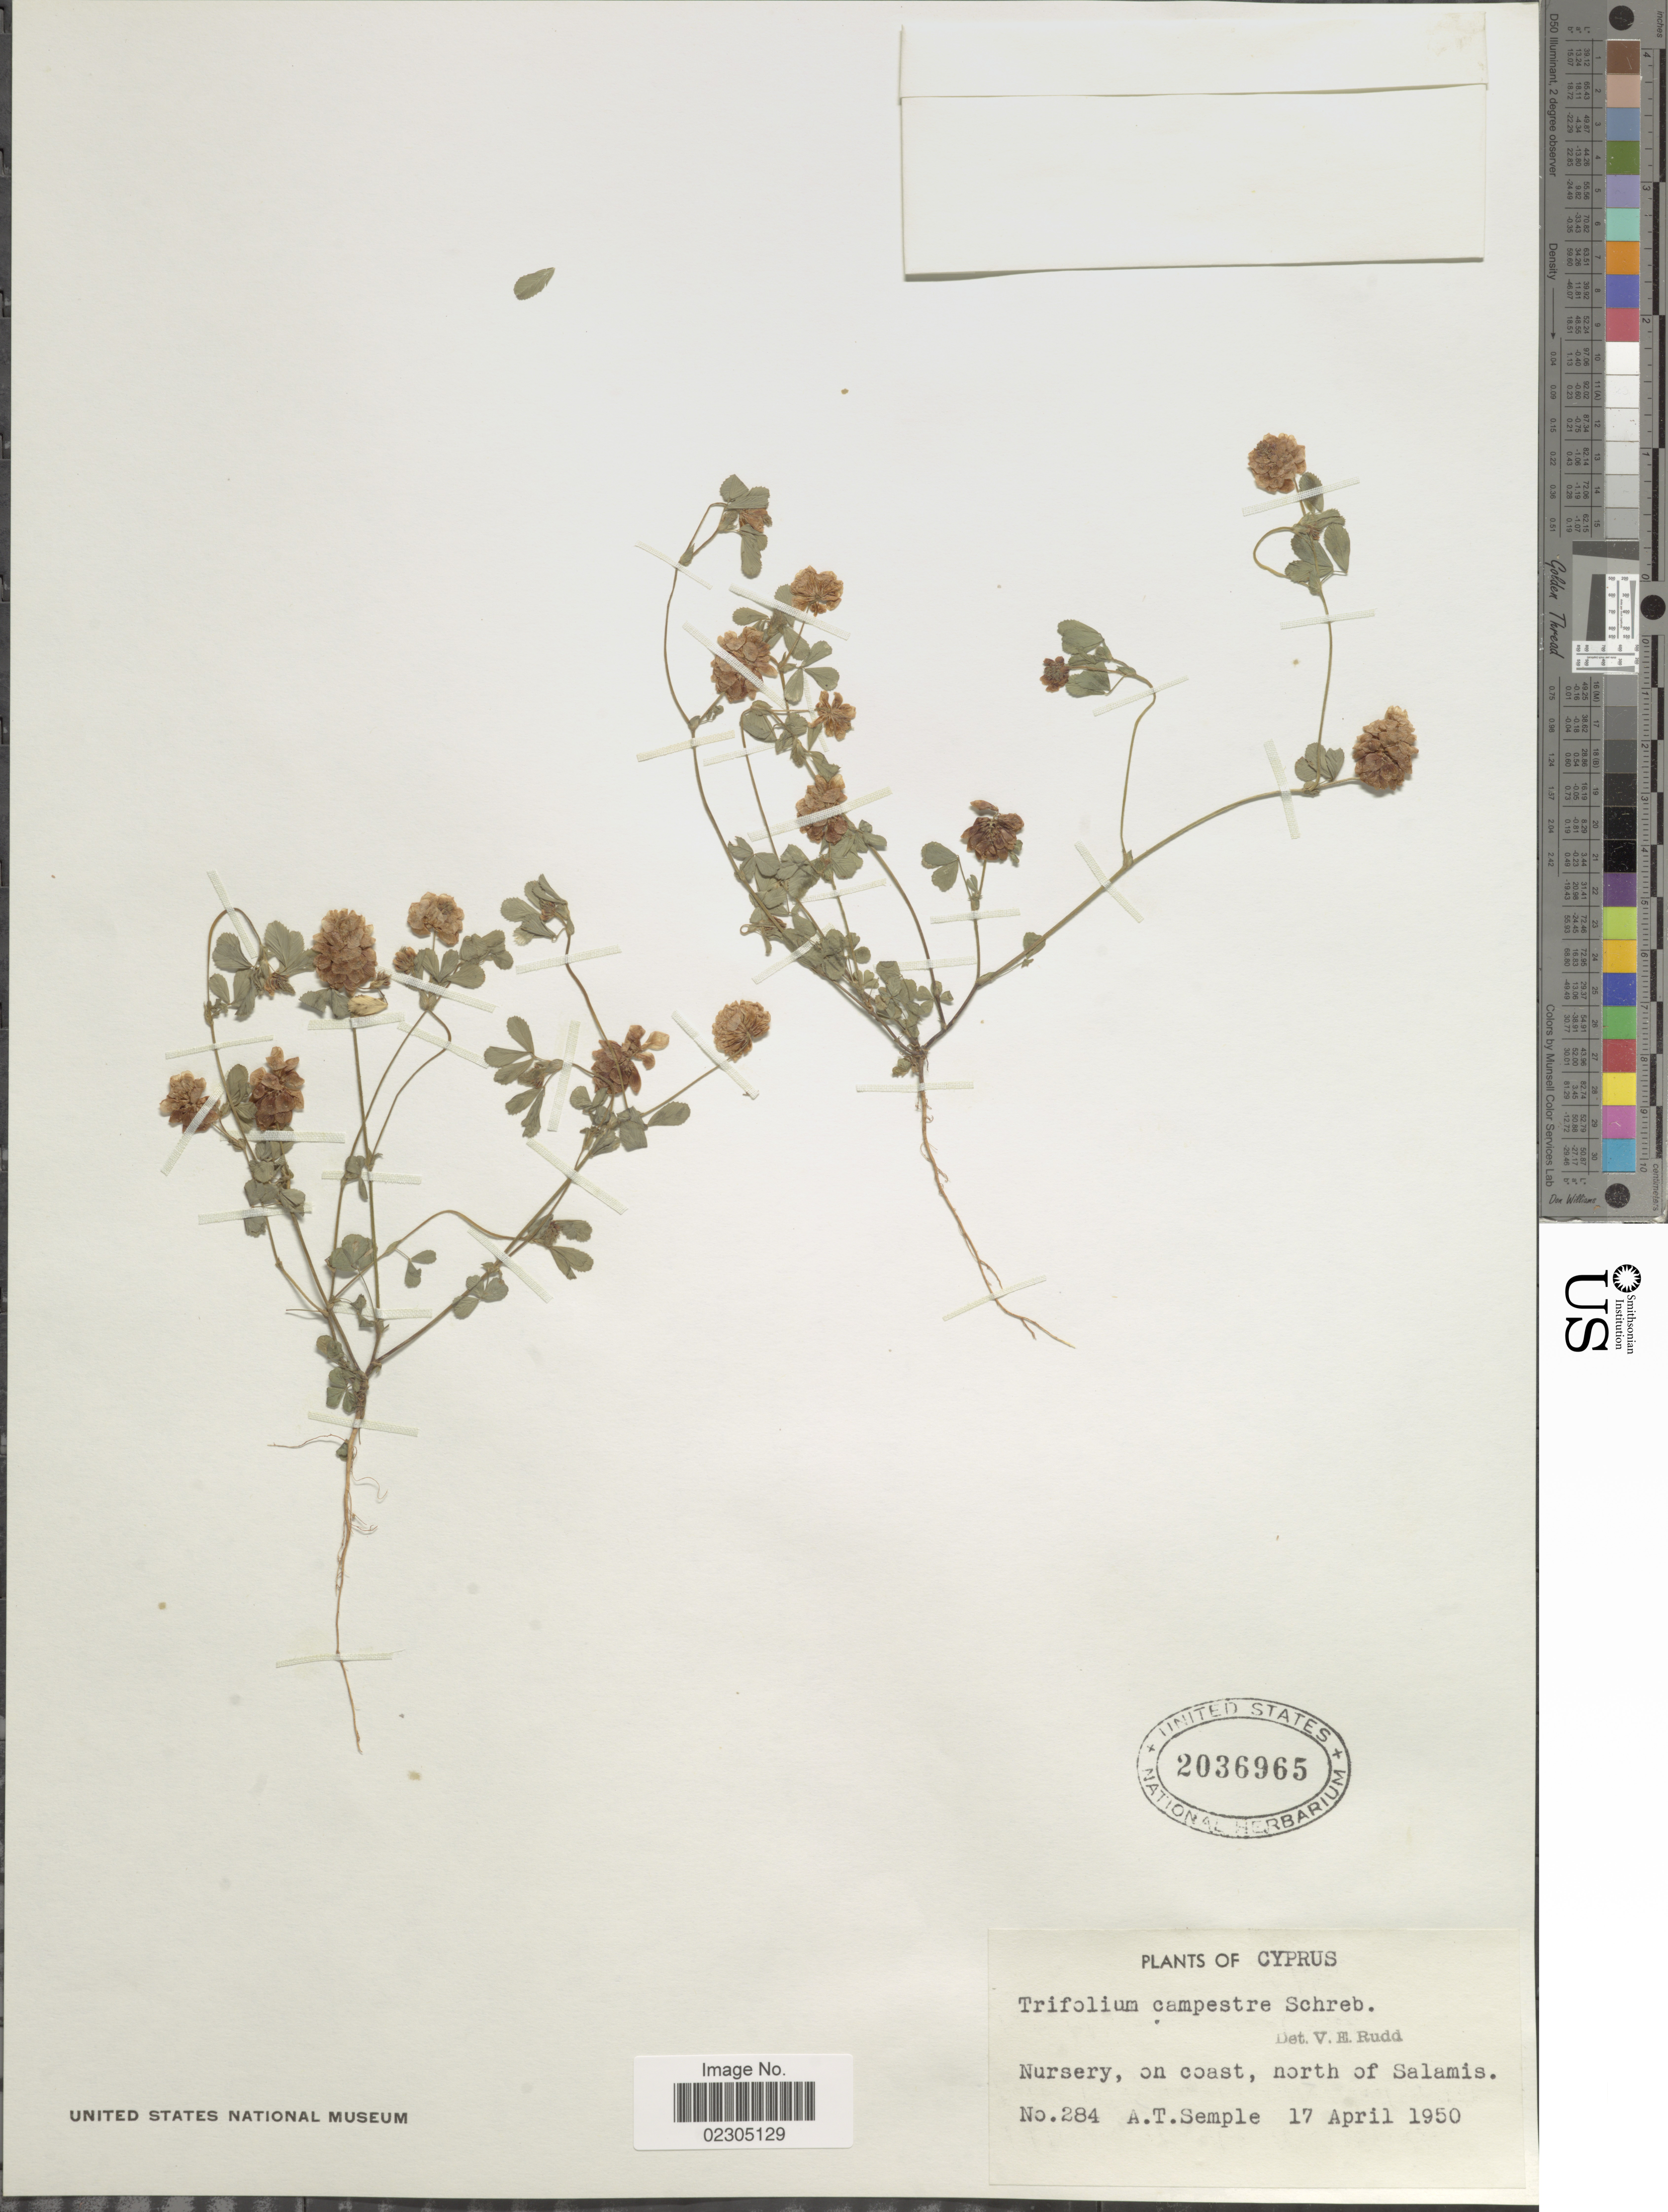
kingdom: Plantae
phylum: Tracheophyta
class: Magnoliopsida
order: Fabales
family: Fabaceae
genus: Trifolium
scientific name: Trifolium campestre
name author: Schreb.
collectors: A. Semple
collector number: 284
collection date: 1950-04-17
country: Cyprus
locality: Nursery, on coast, north of Salamis.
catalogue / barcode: US 2036965